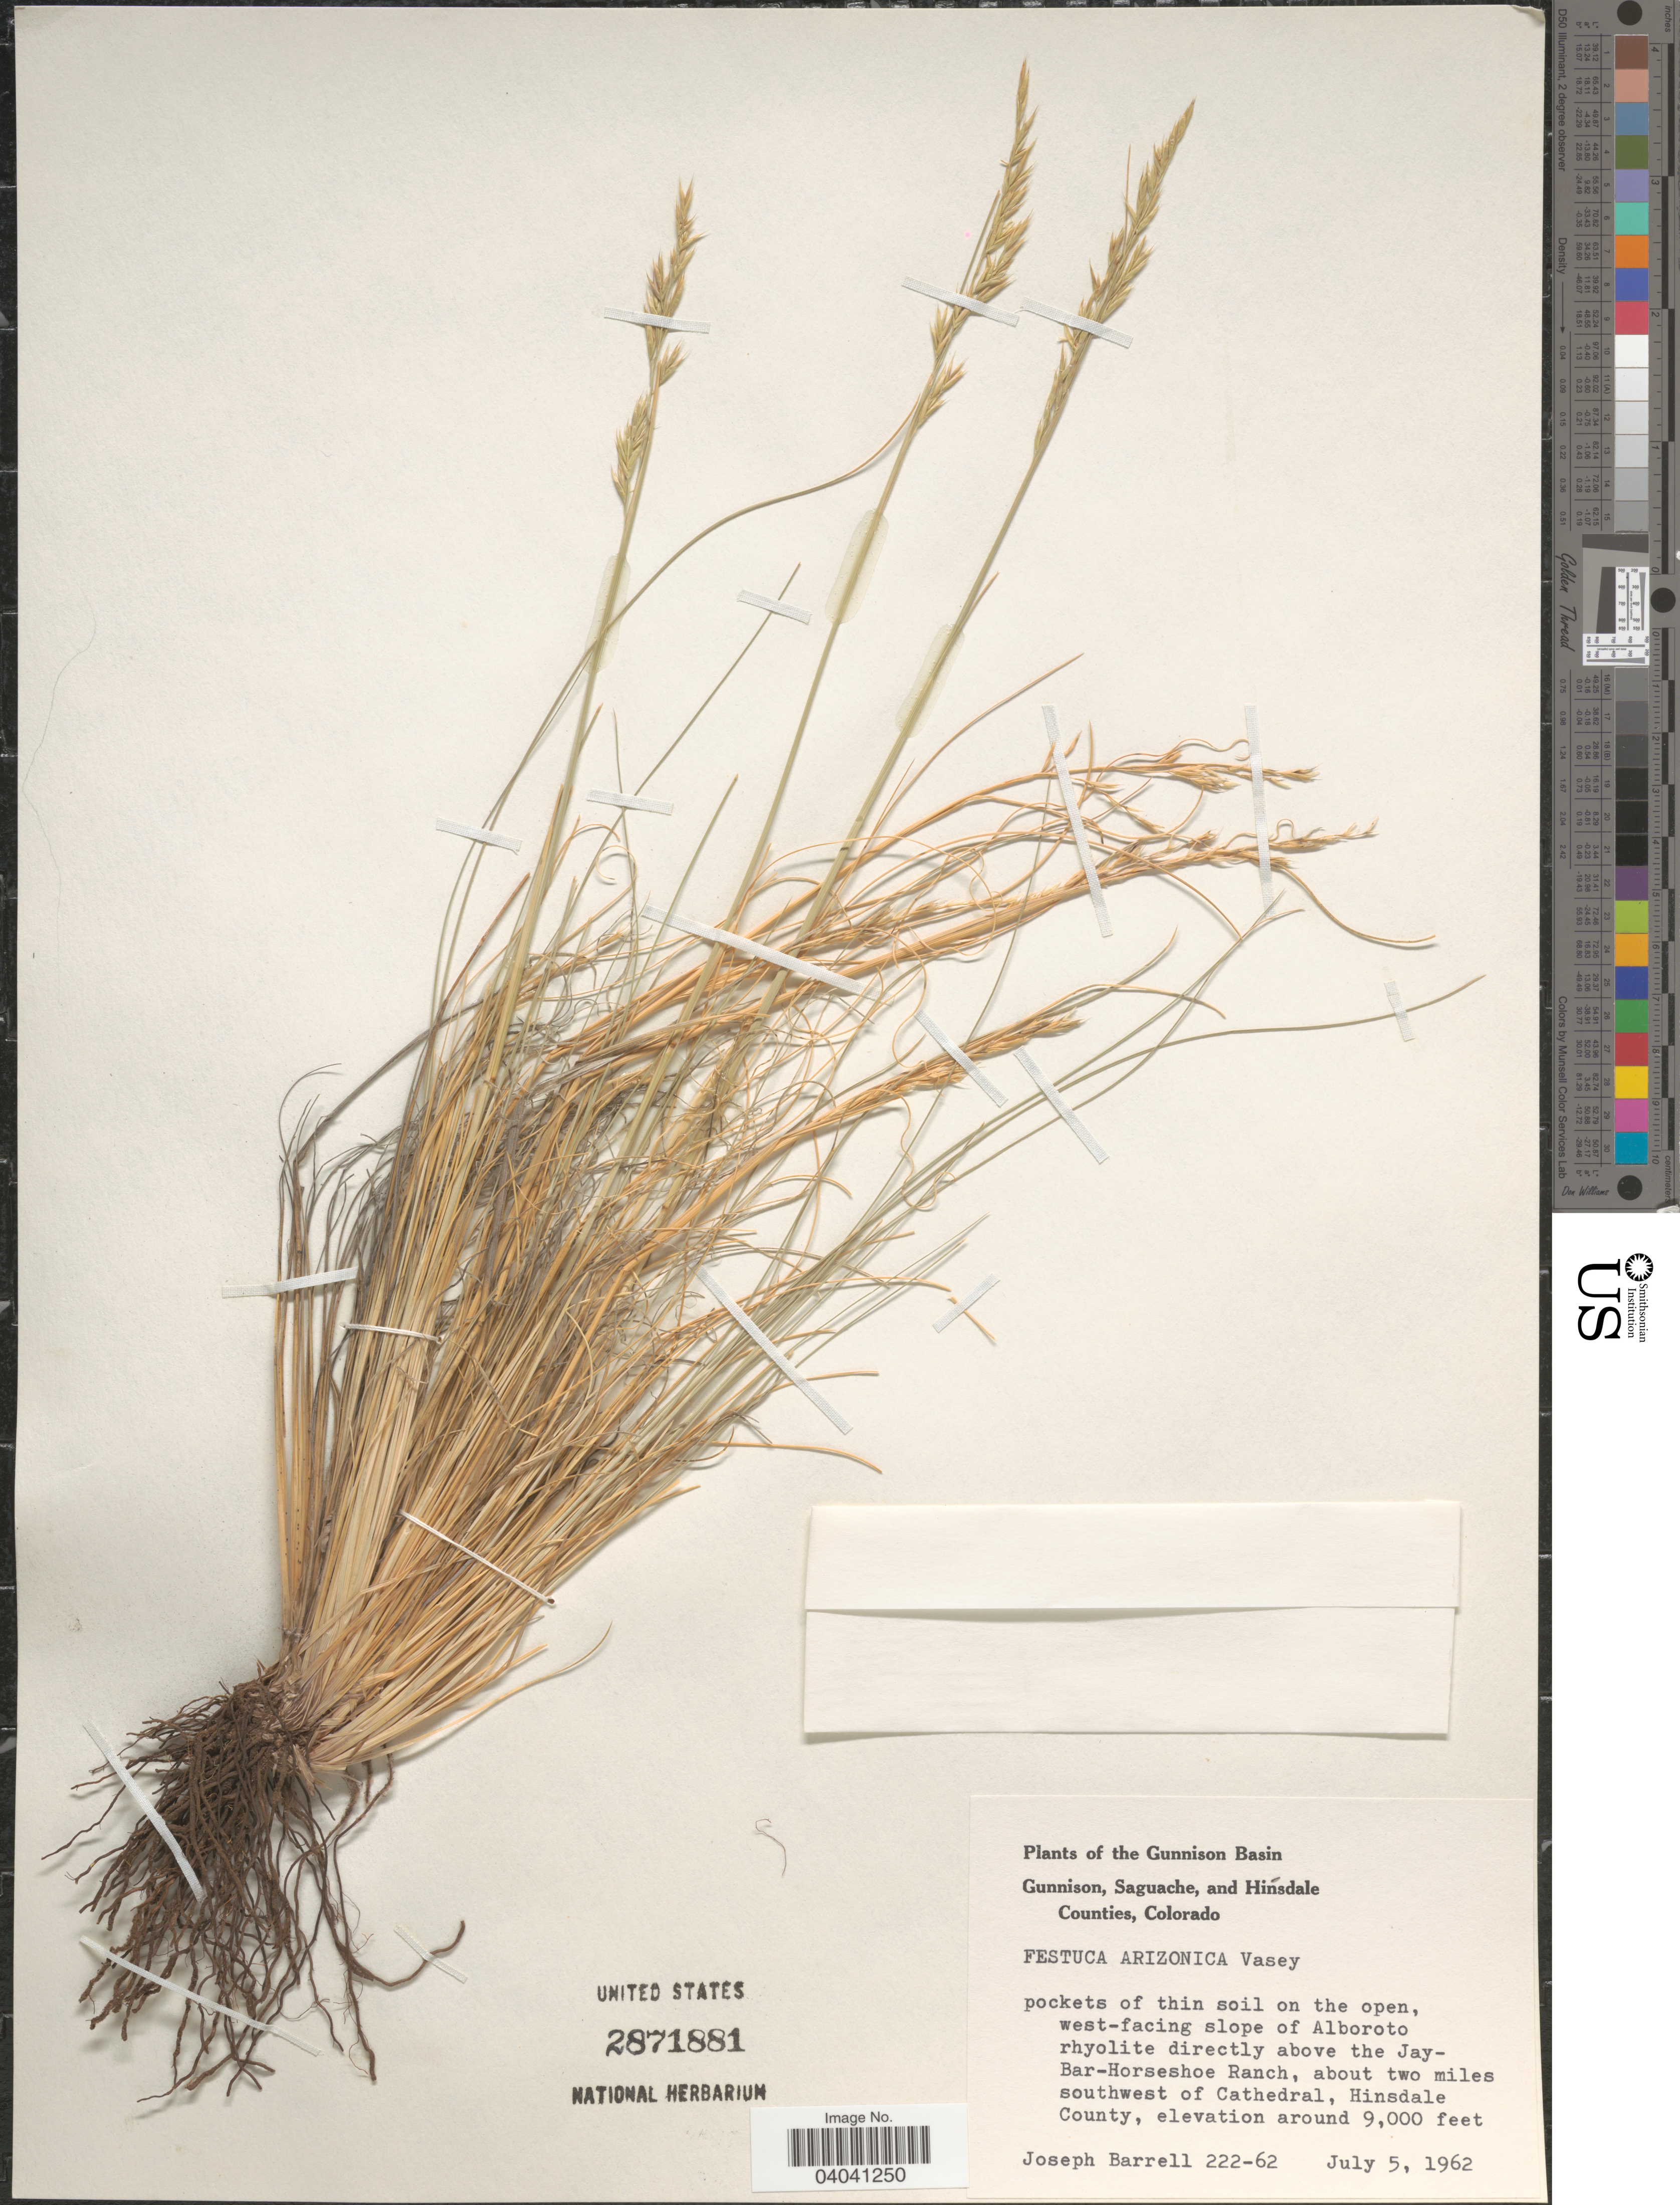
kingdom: Plantae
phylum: Tracheophyta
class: Liliopsida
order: Poales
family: Poaceae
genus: Festuca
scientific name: Festuca arizonica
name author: Vasey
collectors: J. Barrell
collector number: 222-62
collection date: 1962-07-05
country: United States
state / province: Colorado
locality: The Gunnison Basin. Pockets of thin soil on the open, west-facing slope of Alboroto rhyolite directly above the Jay-Bar-Horseshoe Ranch, about two miles southwest of Cathedral, Hinsdale County.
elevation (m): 2743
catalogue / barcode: US 2871881